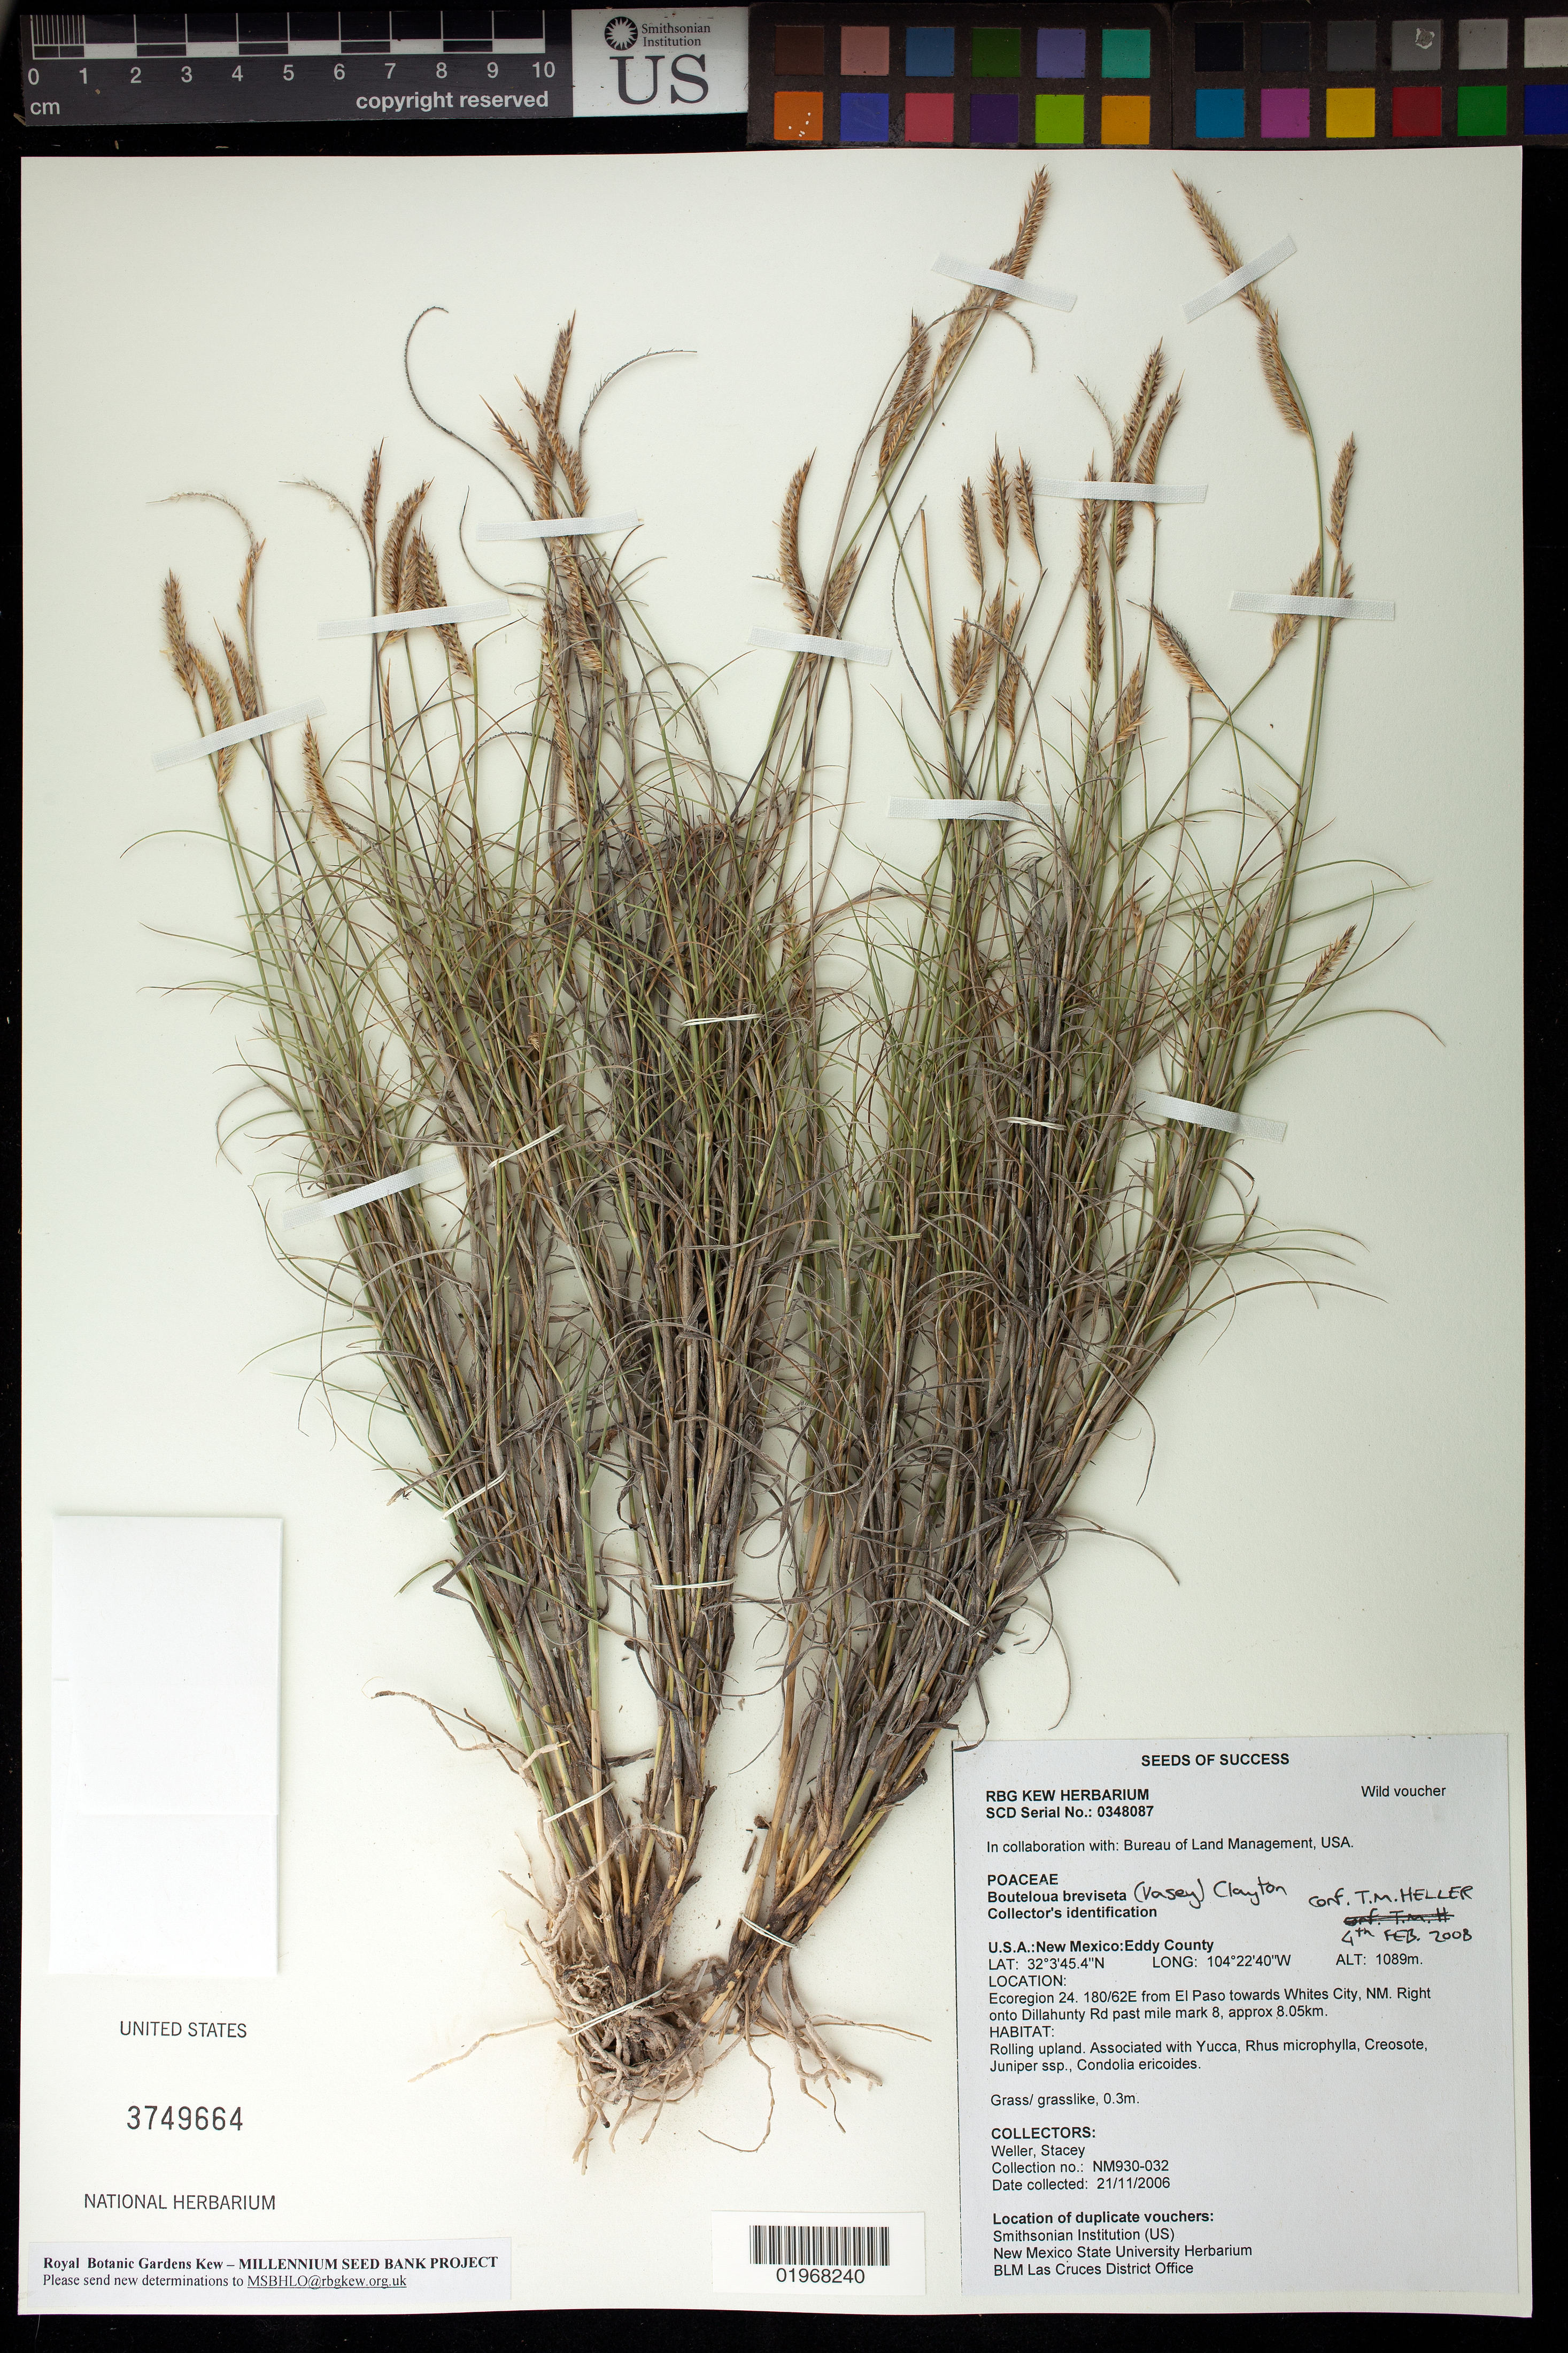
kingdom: Plantae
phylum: Tracheophyta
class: Liliopsida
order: Poales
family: Poaceae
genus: Bouteloua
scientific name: Bouteloua breviseta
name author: Vasey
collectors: S. Weller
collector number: NM930-032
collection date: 2006-11-21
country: United States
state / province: New Mexico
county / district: Eddy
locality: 180/62E from El Paso towards Whites City. Right onto Dillahunty Rd past mile mark 8, appox. 8.05 km.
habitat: Rolling upland. With Yucca, Creosote, Juniper sp., ect.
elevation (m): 1089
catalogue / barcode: US 3749664